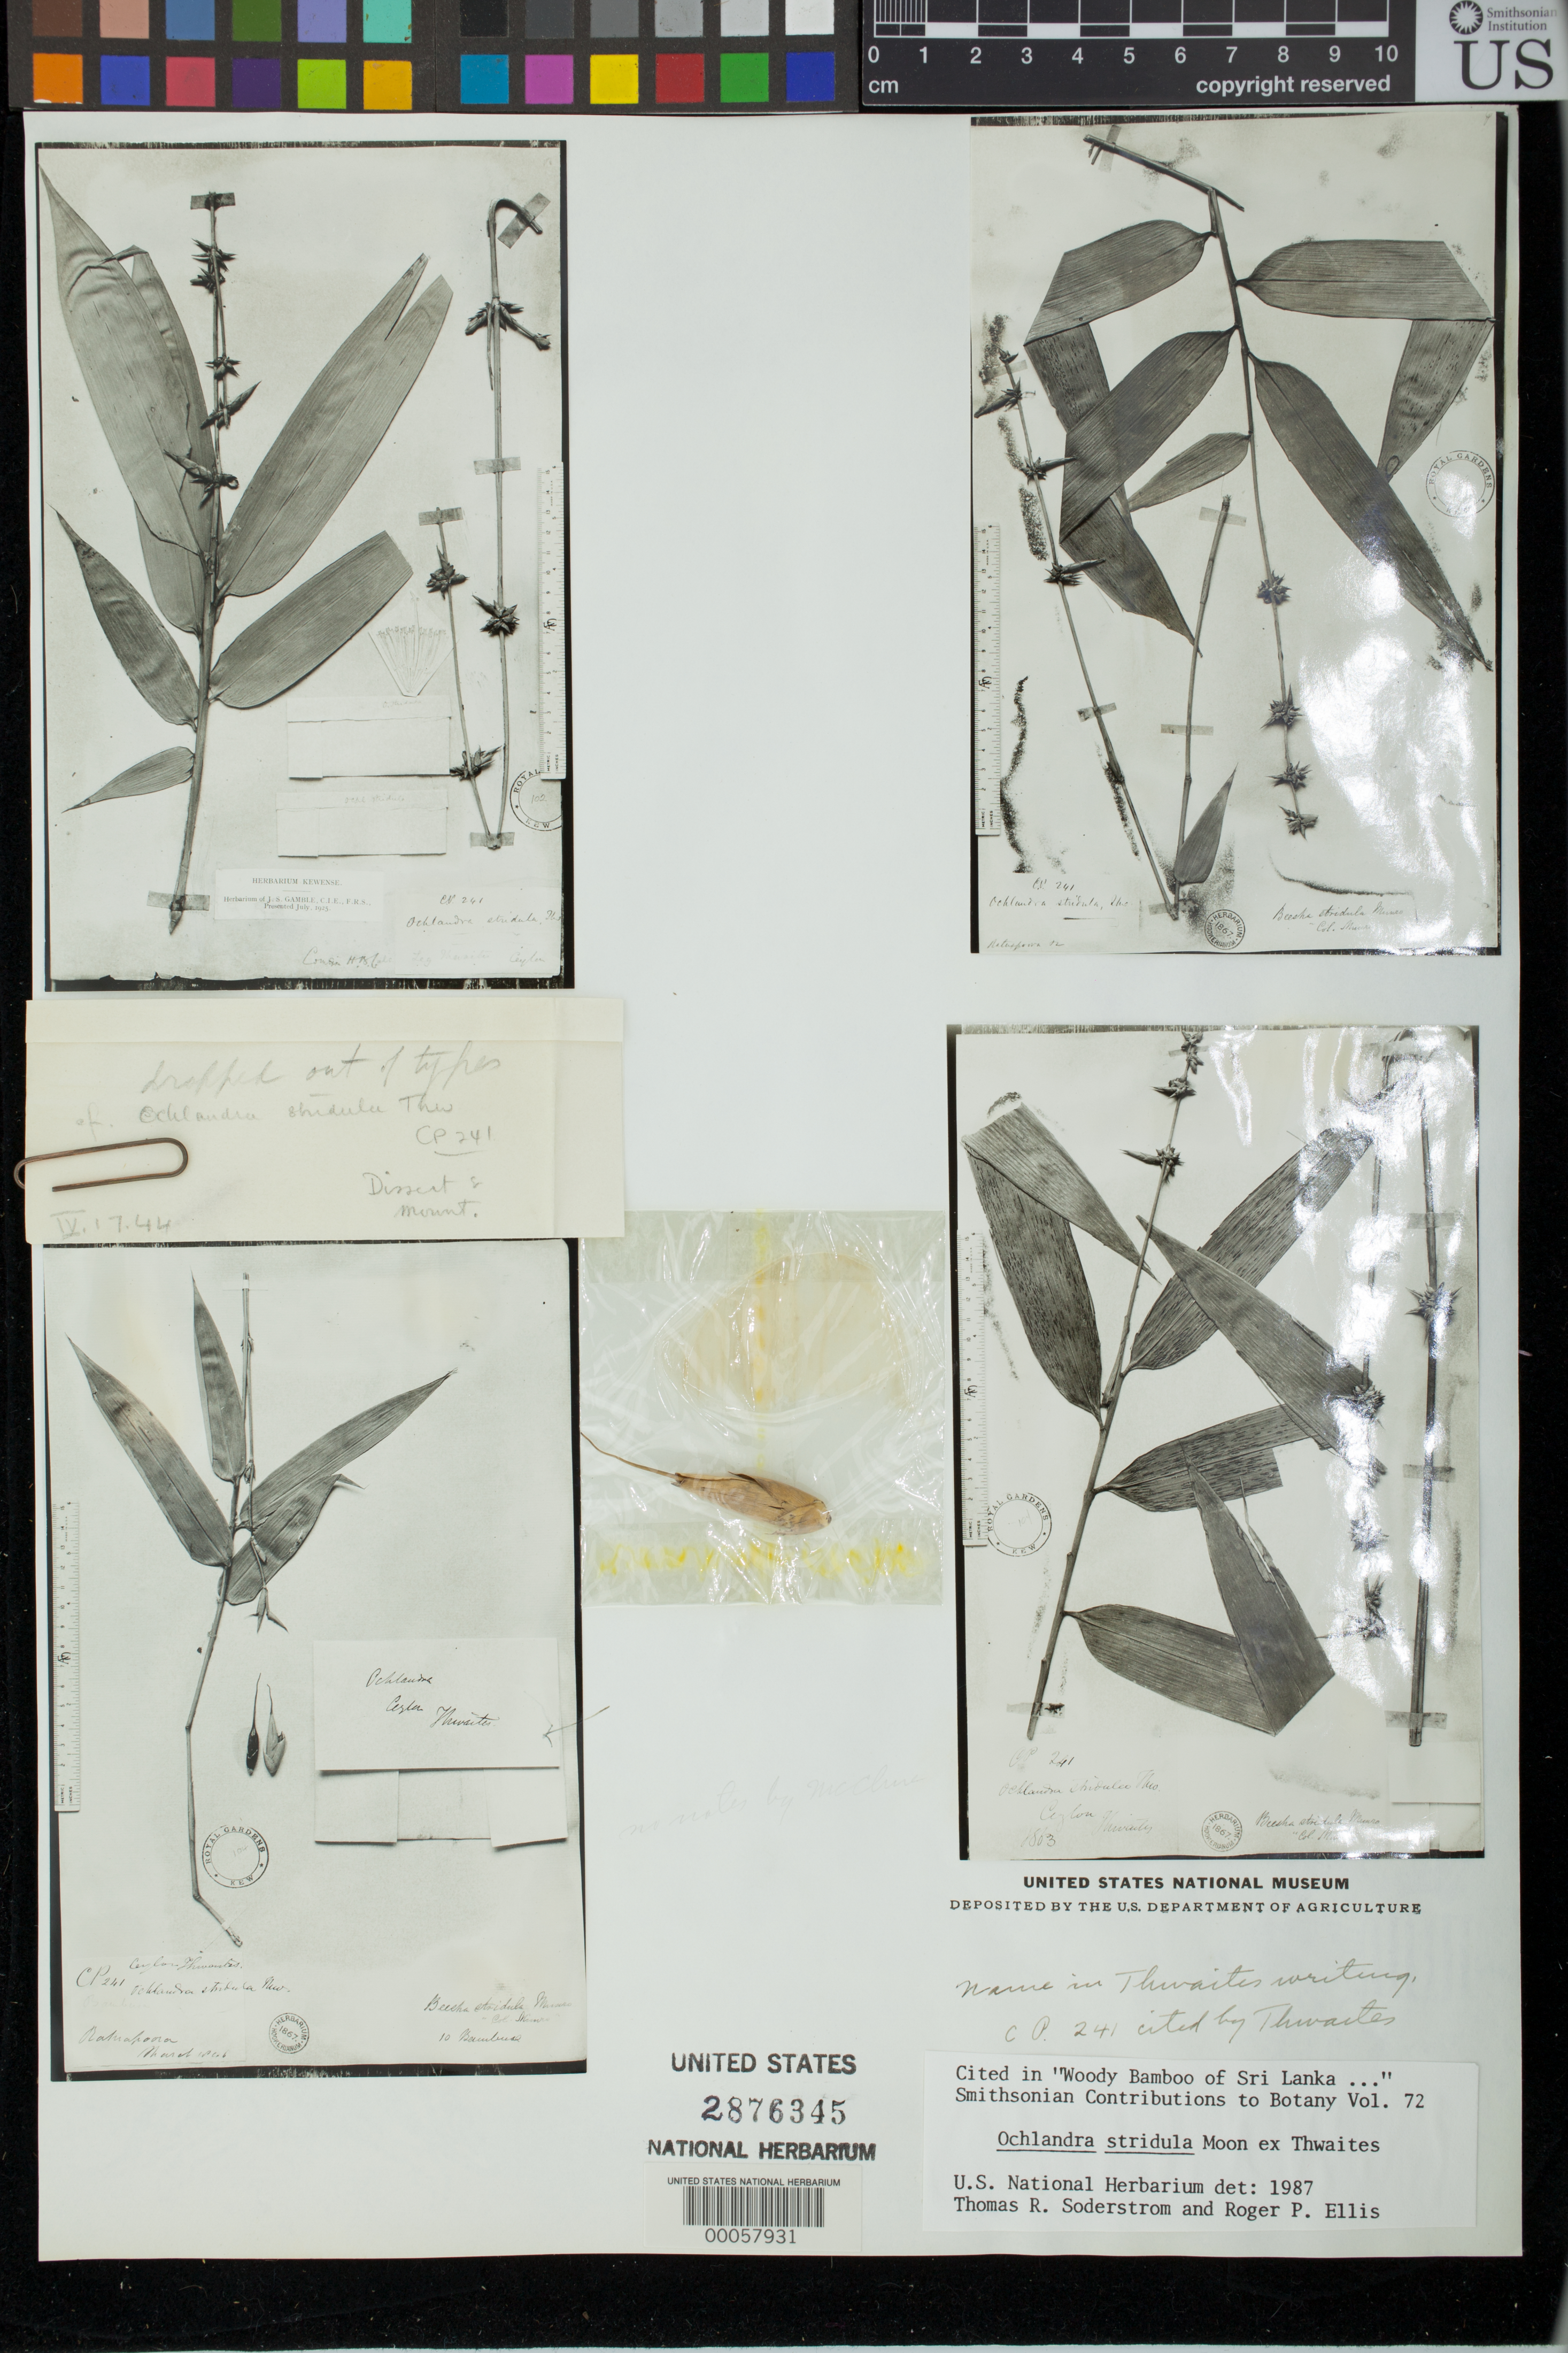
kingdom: Plantae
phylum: Tracheophyta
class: Liliopsida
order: Poales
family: Poaceae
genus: Ochlandra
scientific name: Ochlandra stridula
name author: Moon ex Thwaites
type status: Isotype; Type Collection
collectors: G. H. K. Thwaites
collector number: C.P. 241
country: Sri Lanka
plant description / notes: Photographs and fragmentary material of type specimen(s); which specimen is the source of the fragment is unclear.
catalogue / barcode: US 2876345